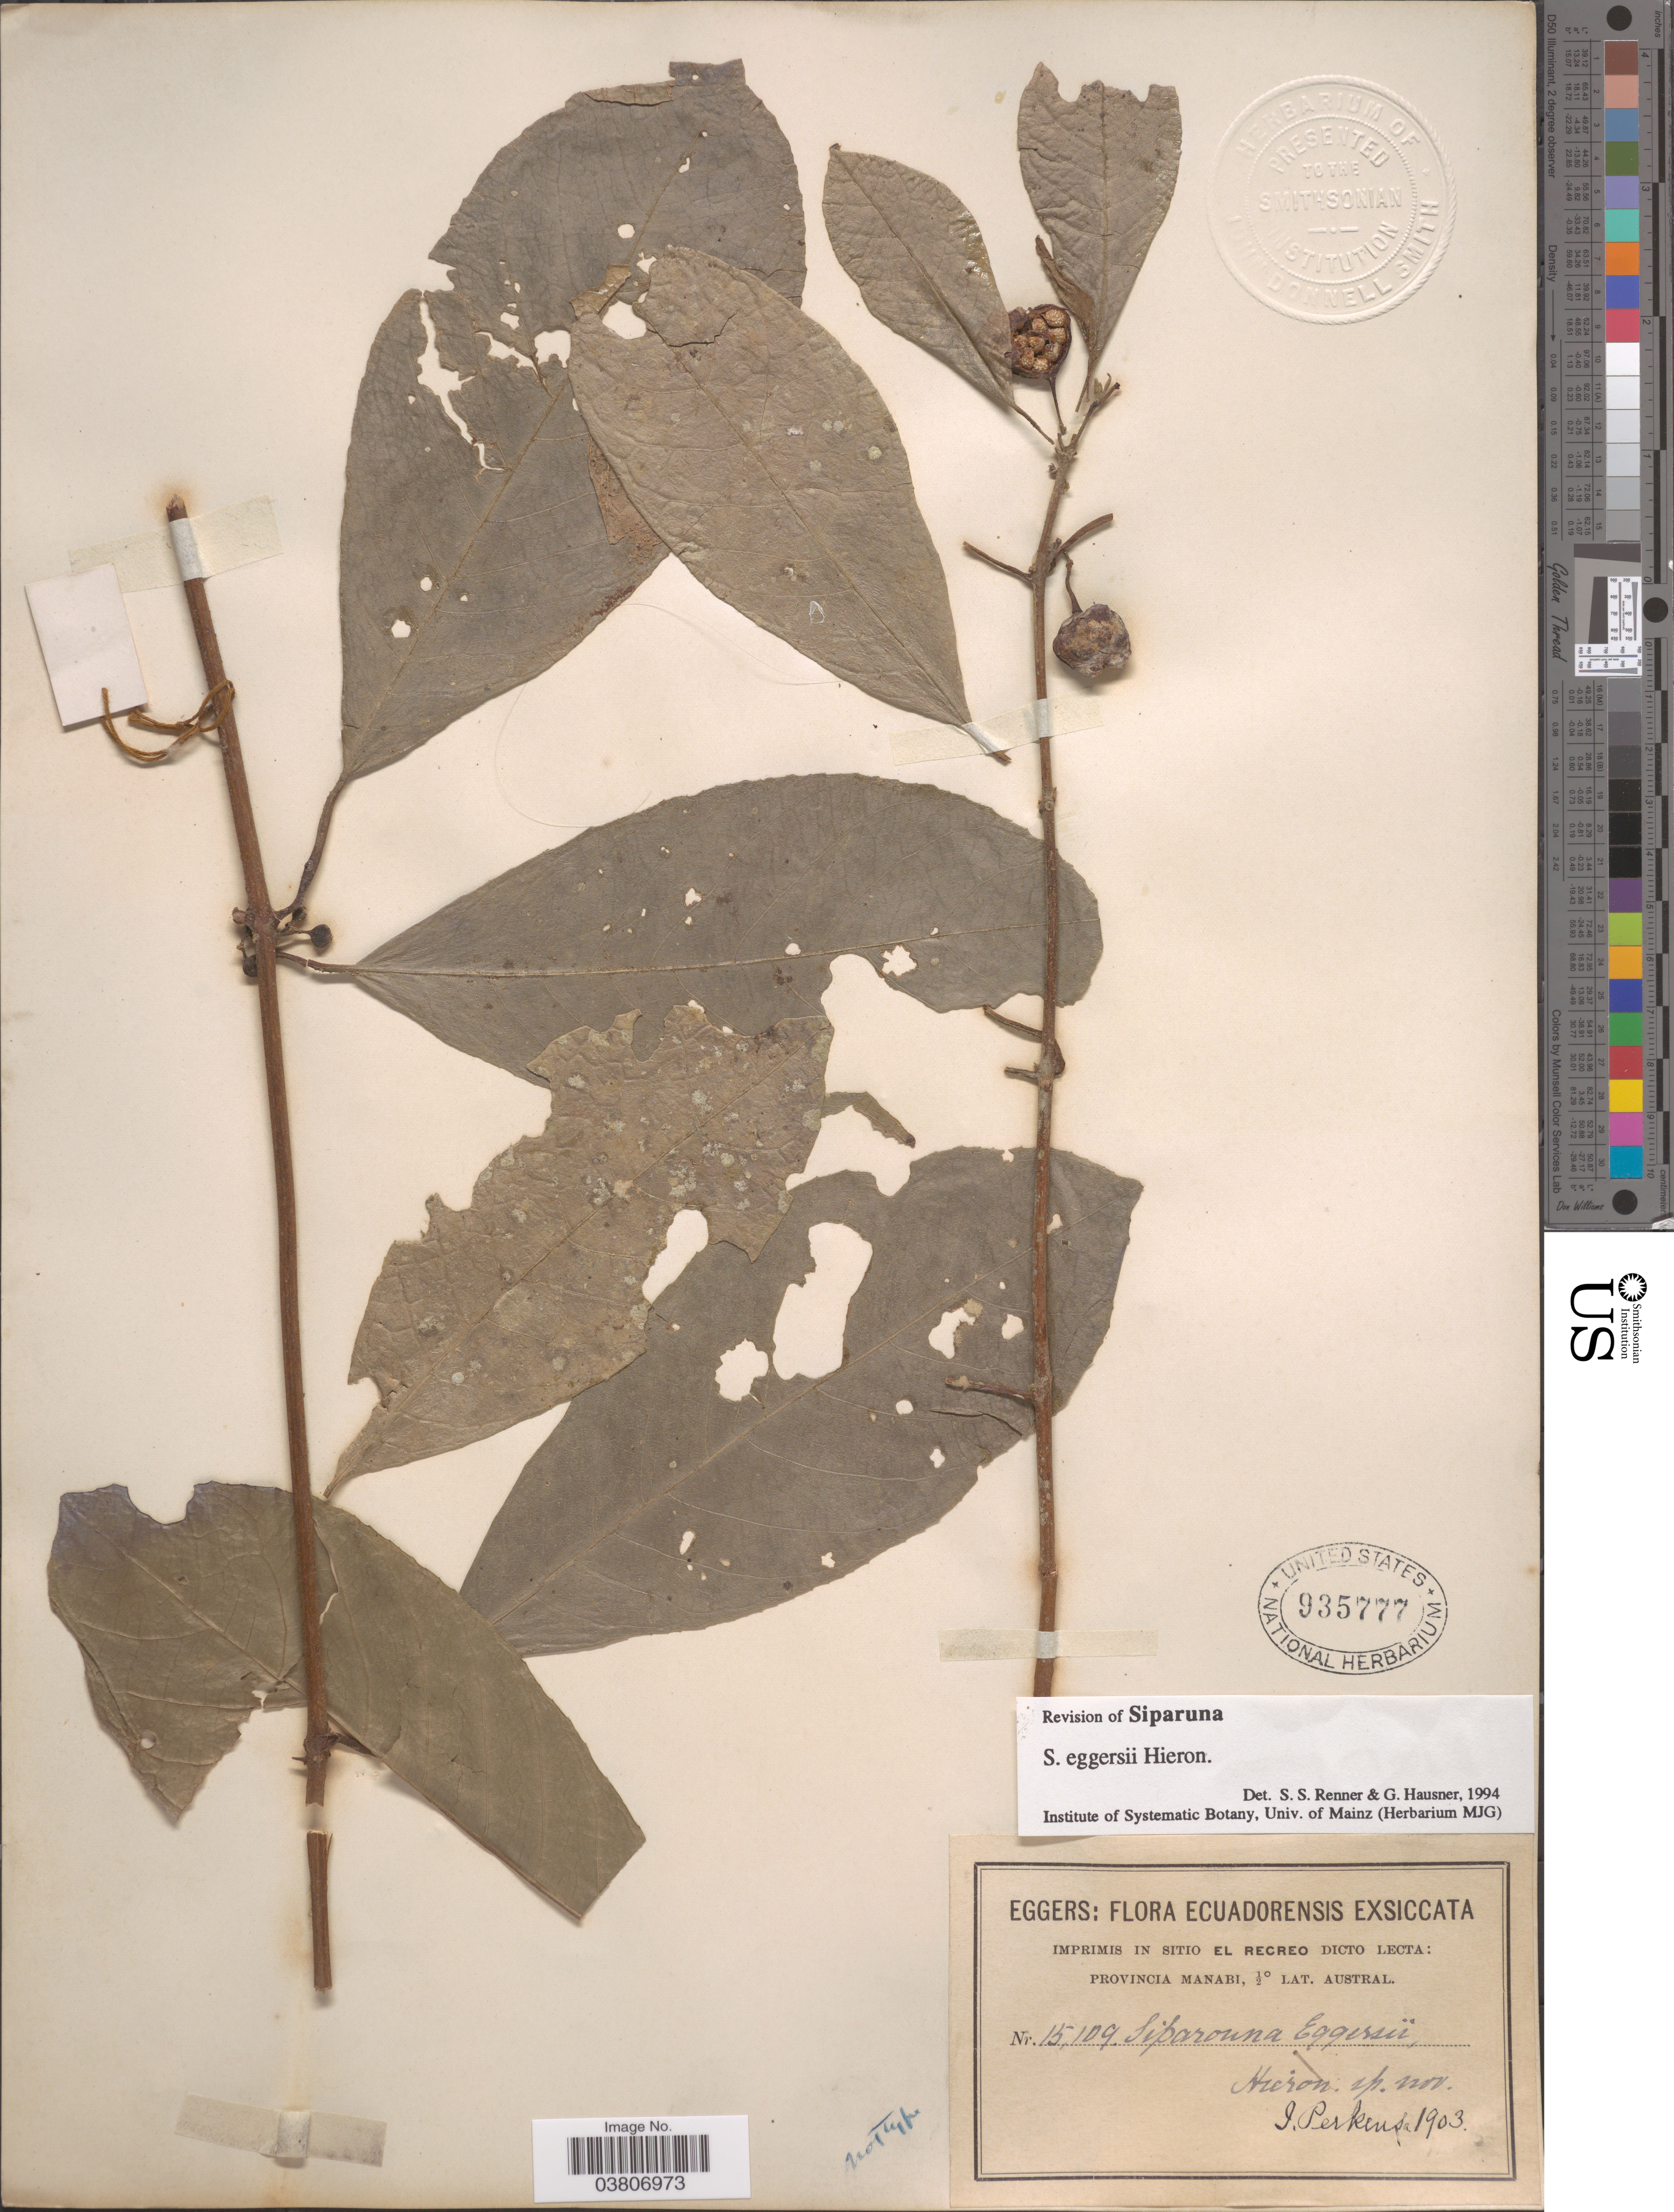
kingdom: Plantae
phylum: Tracheophyta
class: Magnoliopsida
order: Laurales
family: Siparunaceae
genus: Siparuna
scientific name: Siparuna eggersii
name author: Hieron.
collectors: -. Eggers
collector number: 15109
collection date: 1903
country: Ecuador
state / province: Manabí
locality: Imprimis in sitio el recreo.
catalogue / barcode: US 935777